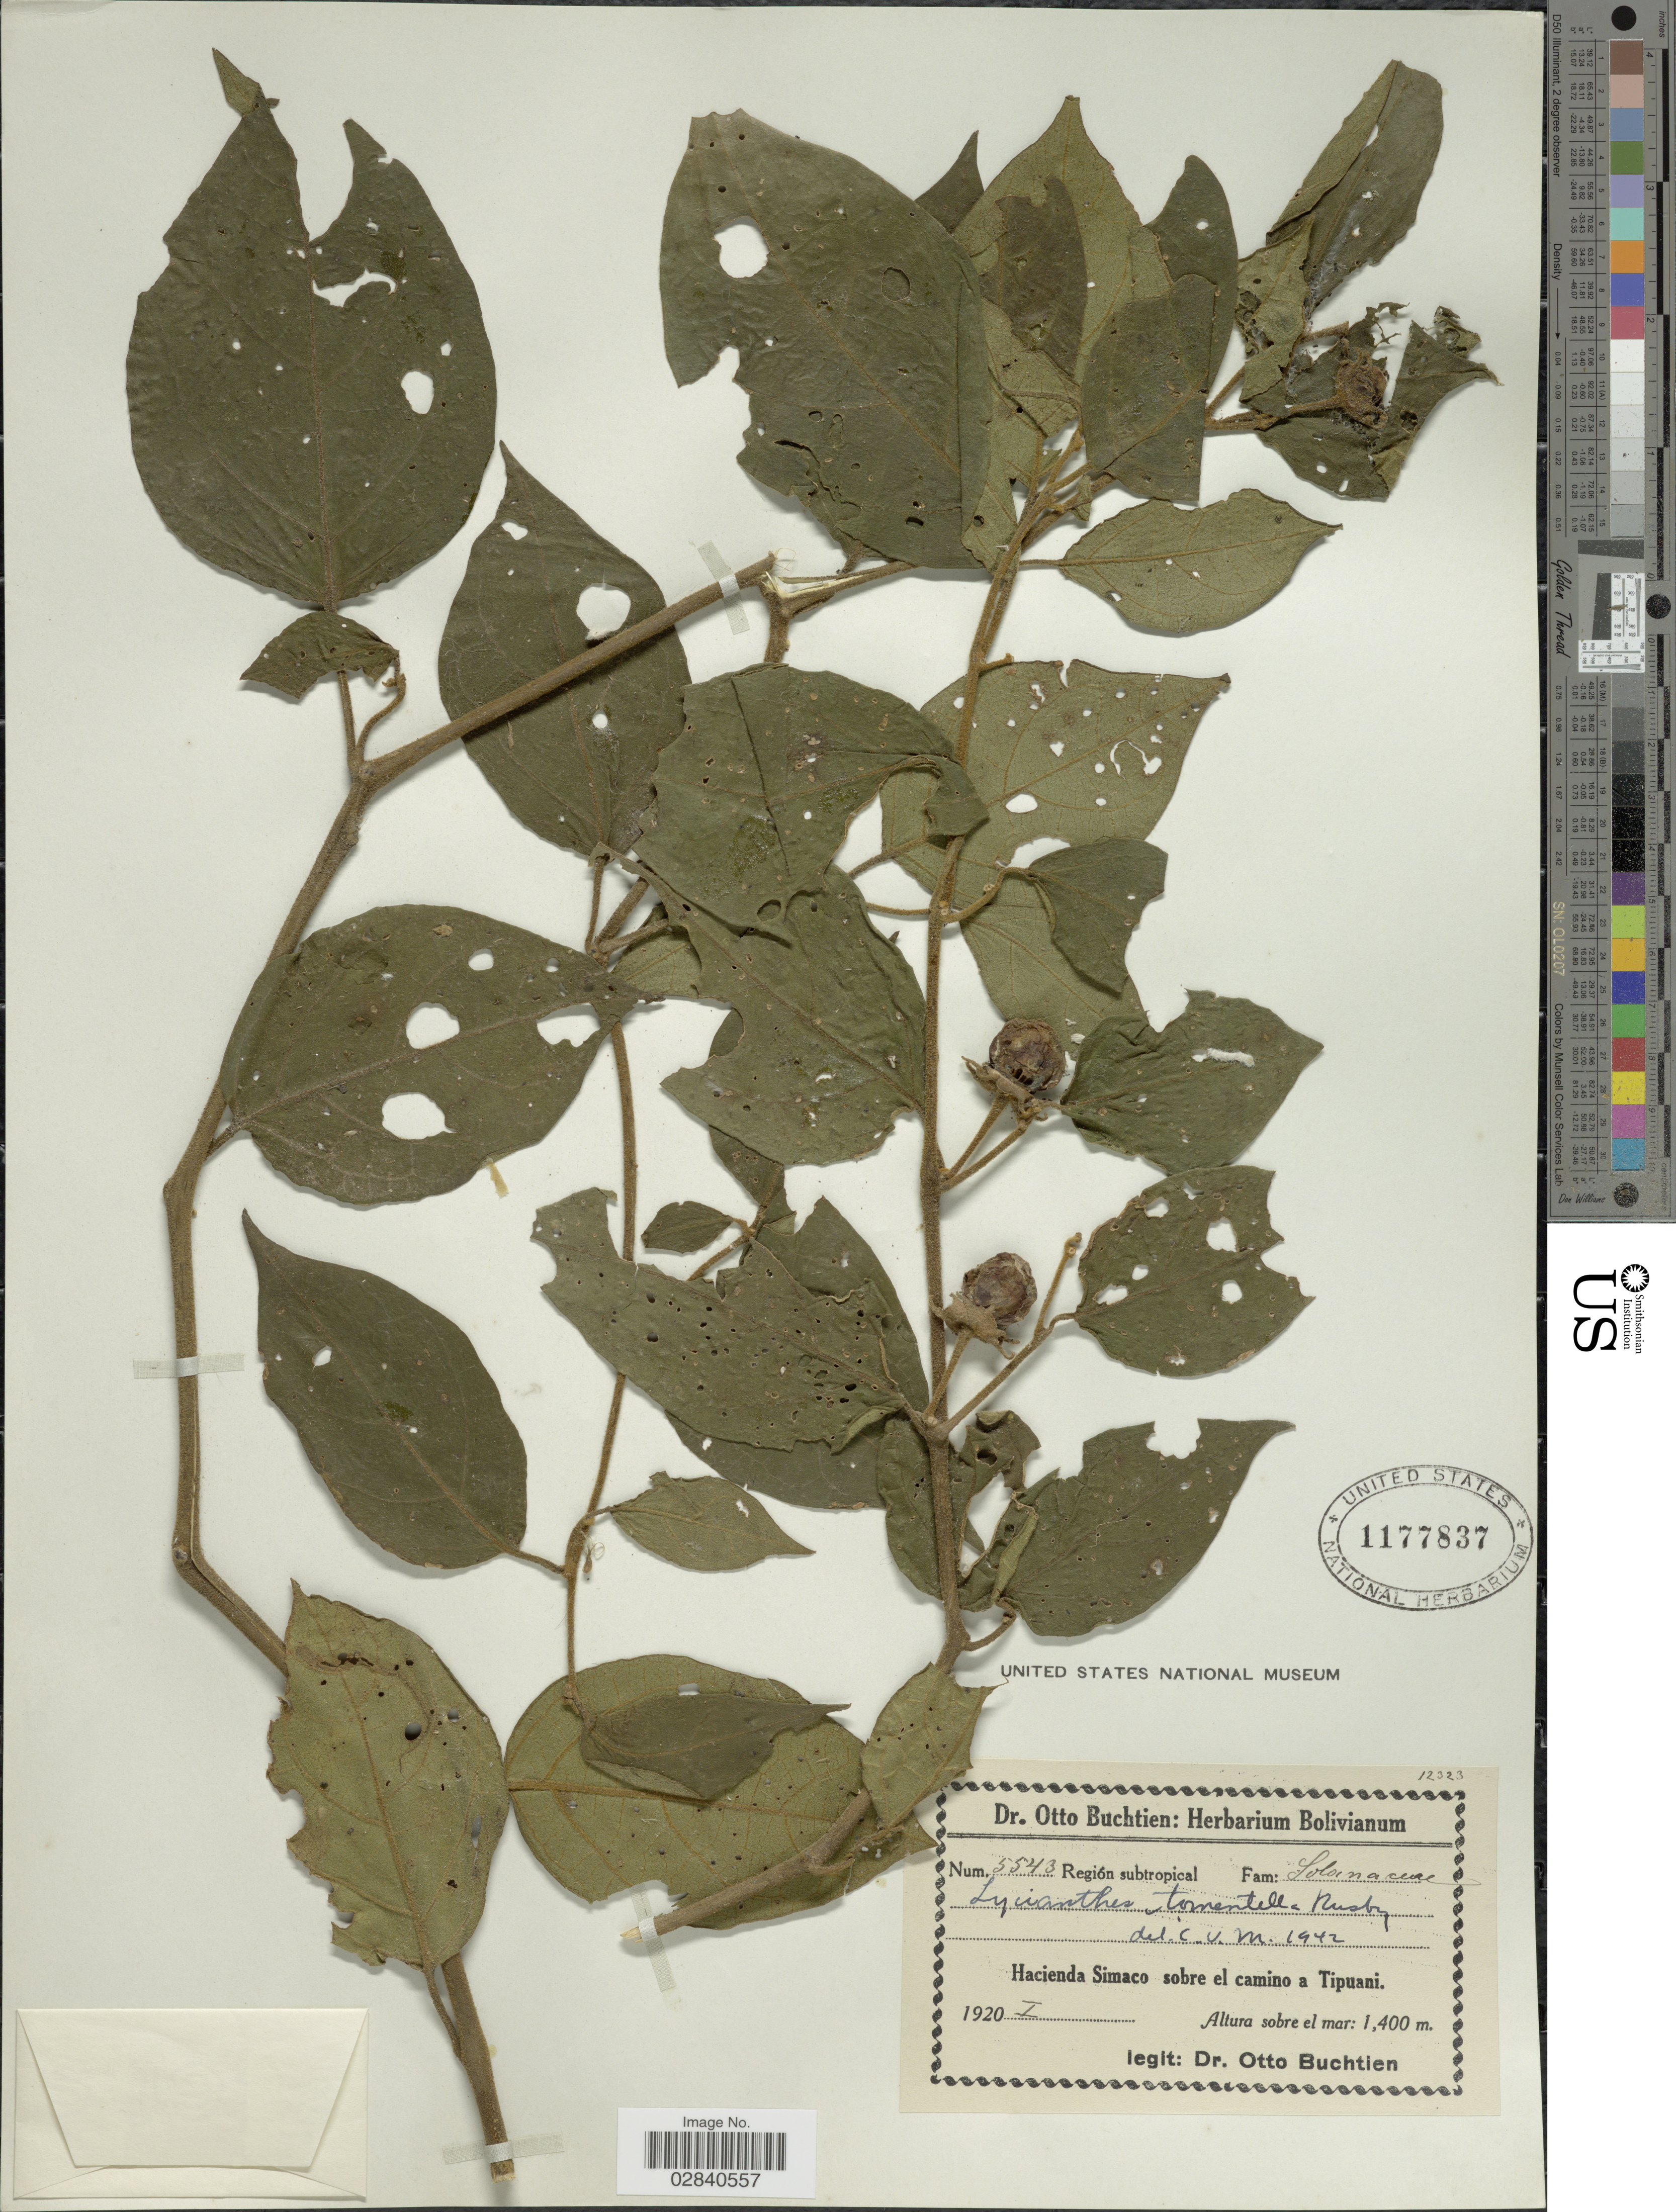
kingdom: Plantae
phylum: Tracheophyta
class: Magnoliopsida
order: Solanales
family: Solanaceae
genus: Lycianthes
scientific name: Lycianthes tomentella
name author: Rusby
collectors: O. Buchtien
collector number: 5543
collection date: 1920-01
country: Bolivia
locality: Hacienda Simaco sobre el camino a Tipuani. Región subtropical.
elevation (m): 1400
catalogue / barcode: US 1177837